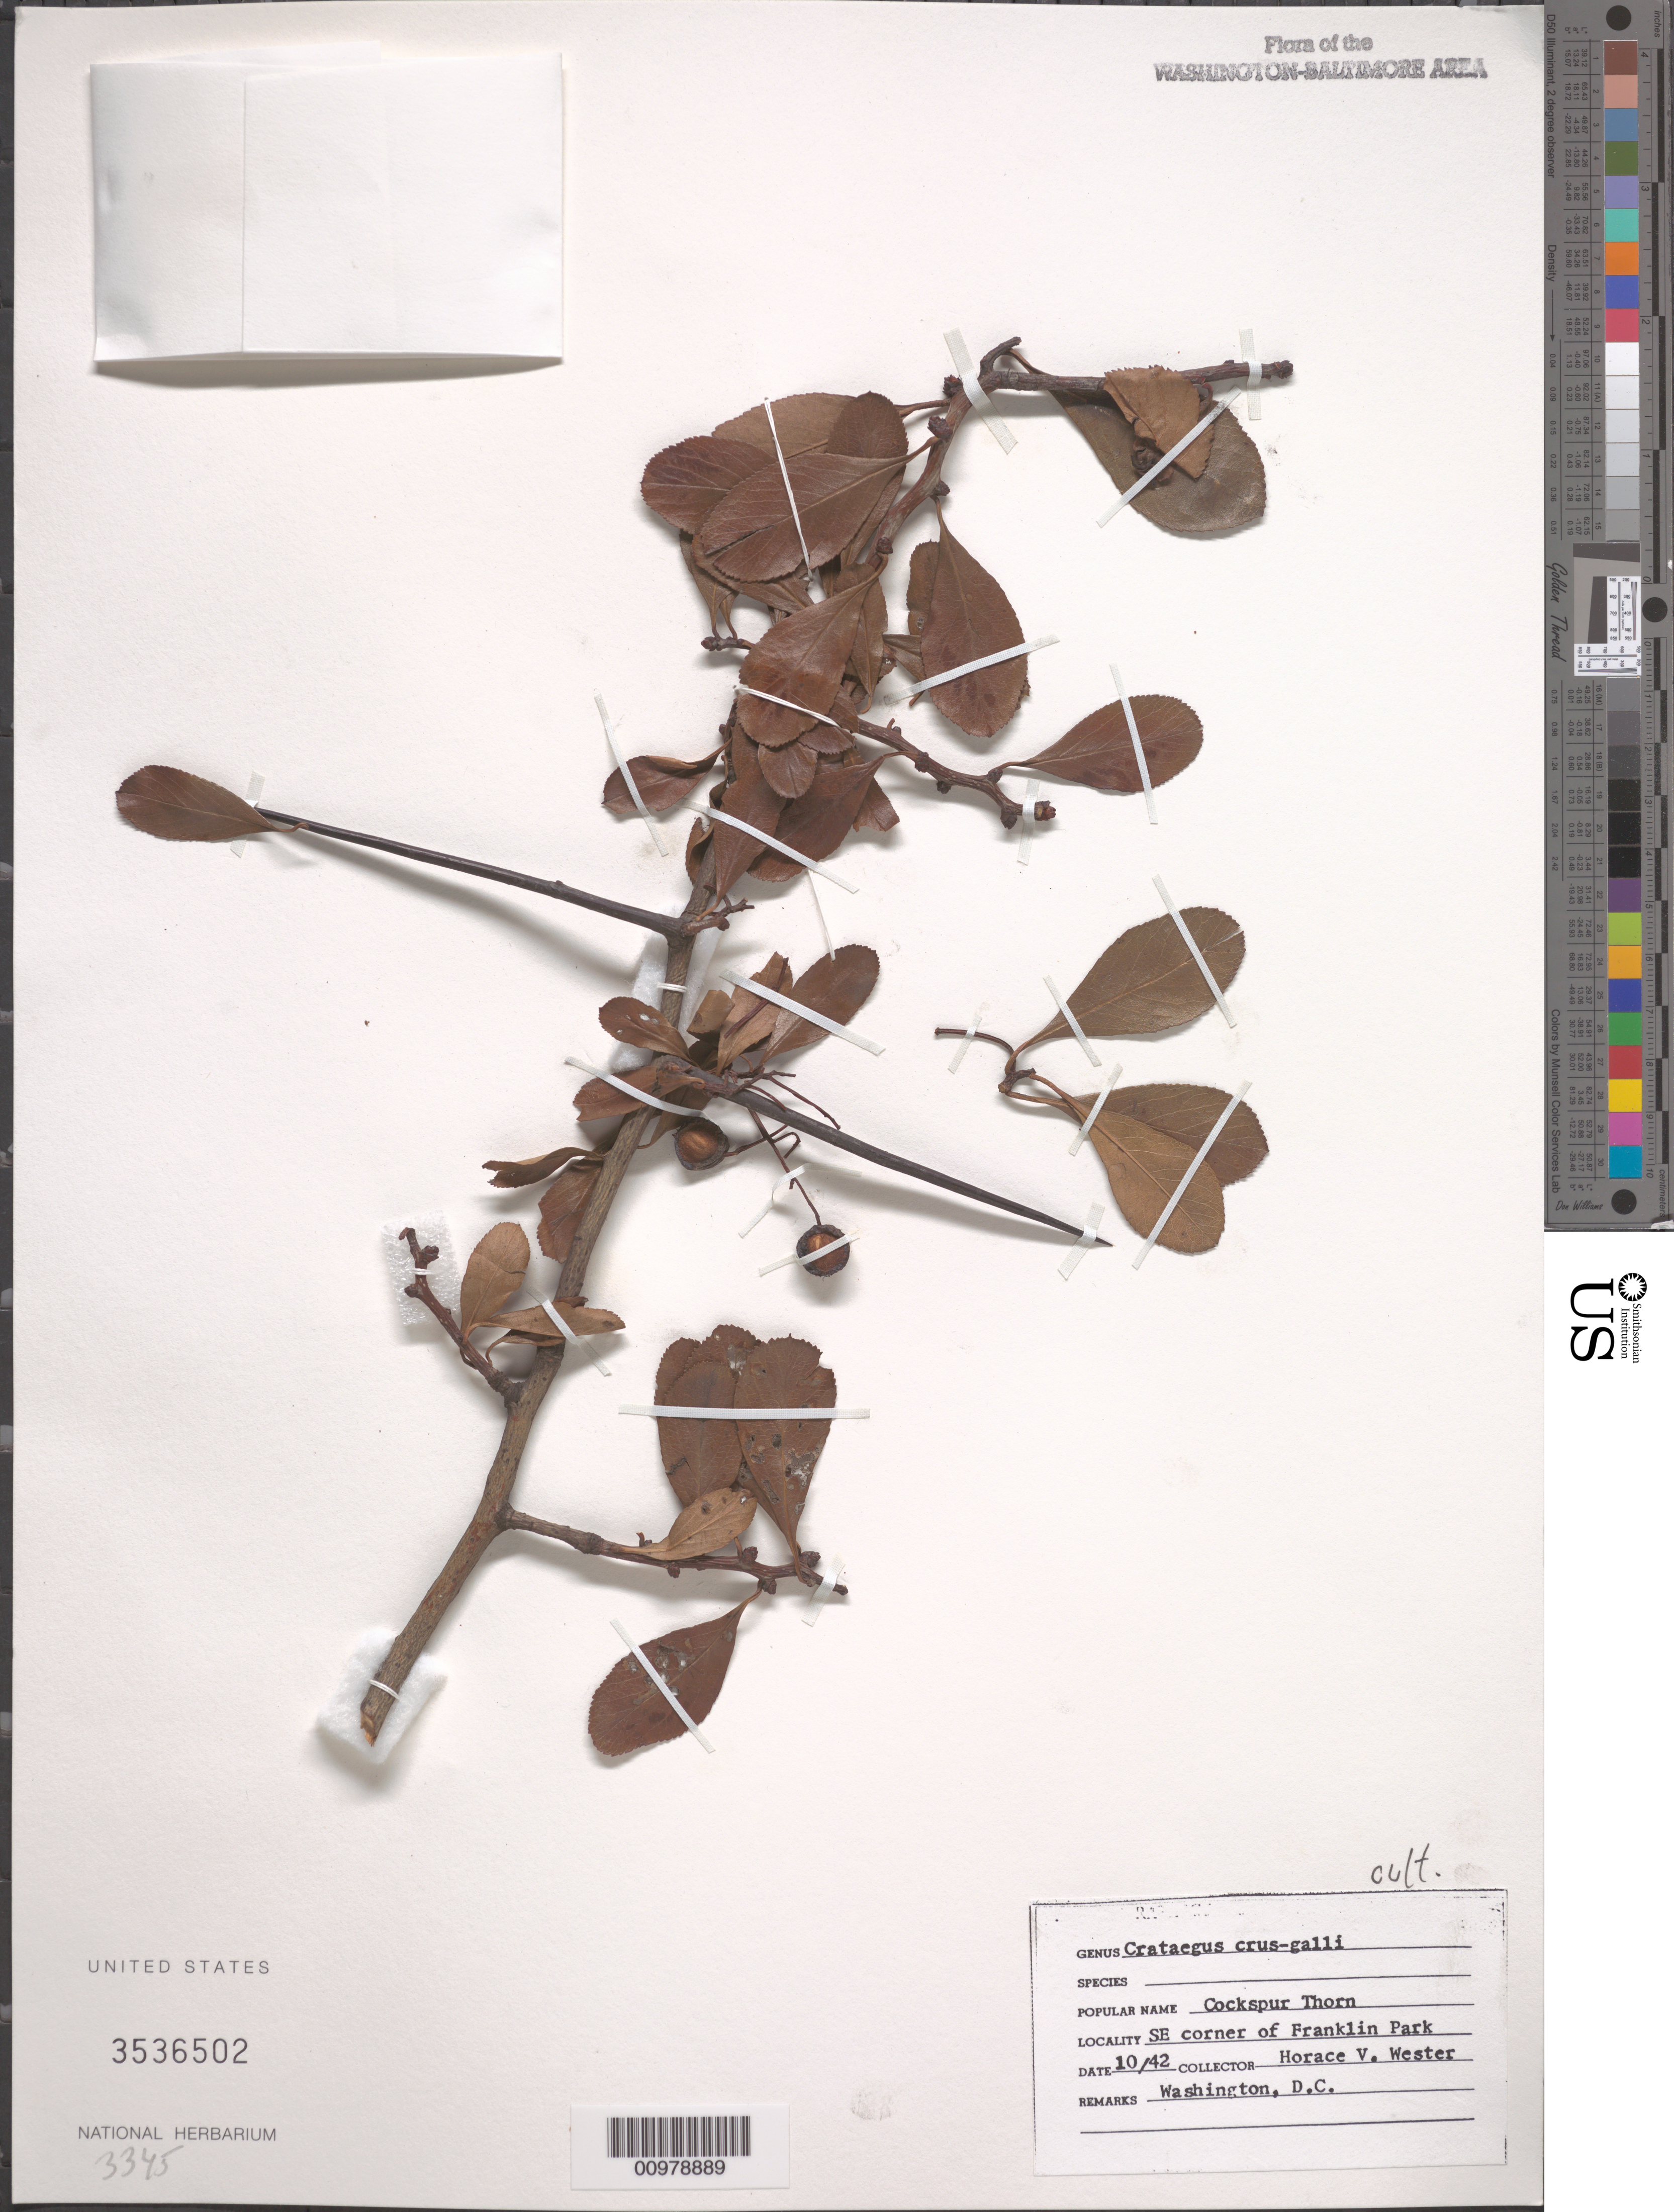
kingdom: Plantae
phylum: Tracheophyta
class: Magnoliopsida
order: Rosales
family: Rosaceae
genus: Crataegus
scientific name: Crataegus crus-galli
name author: L.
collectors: H. Wester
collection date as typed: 10/42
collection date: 1942-10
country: United States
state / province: District of Columbia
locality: SE corner of Franklin Park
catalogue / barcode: US 3536502